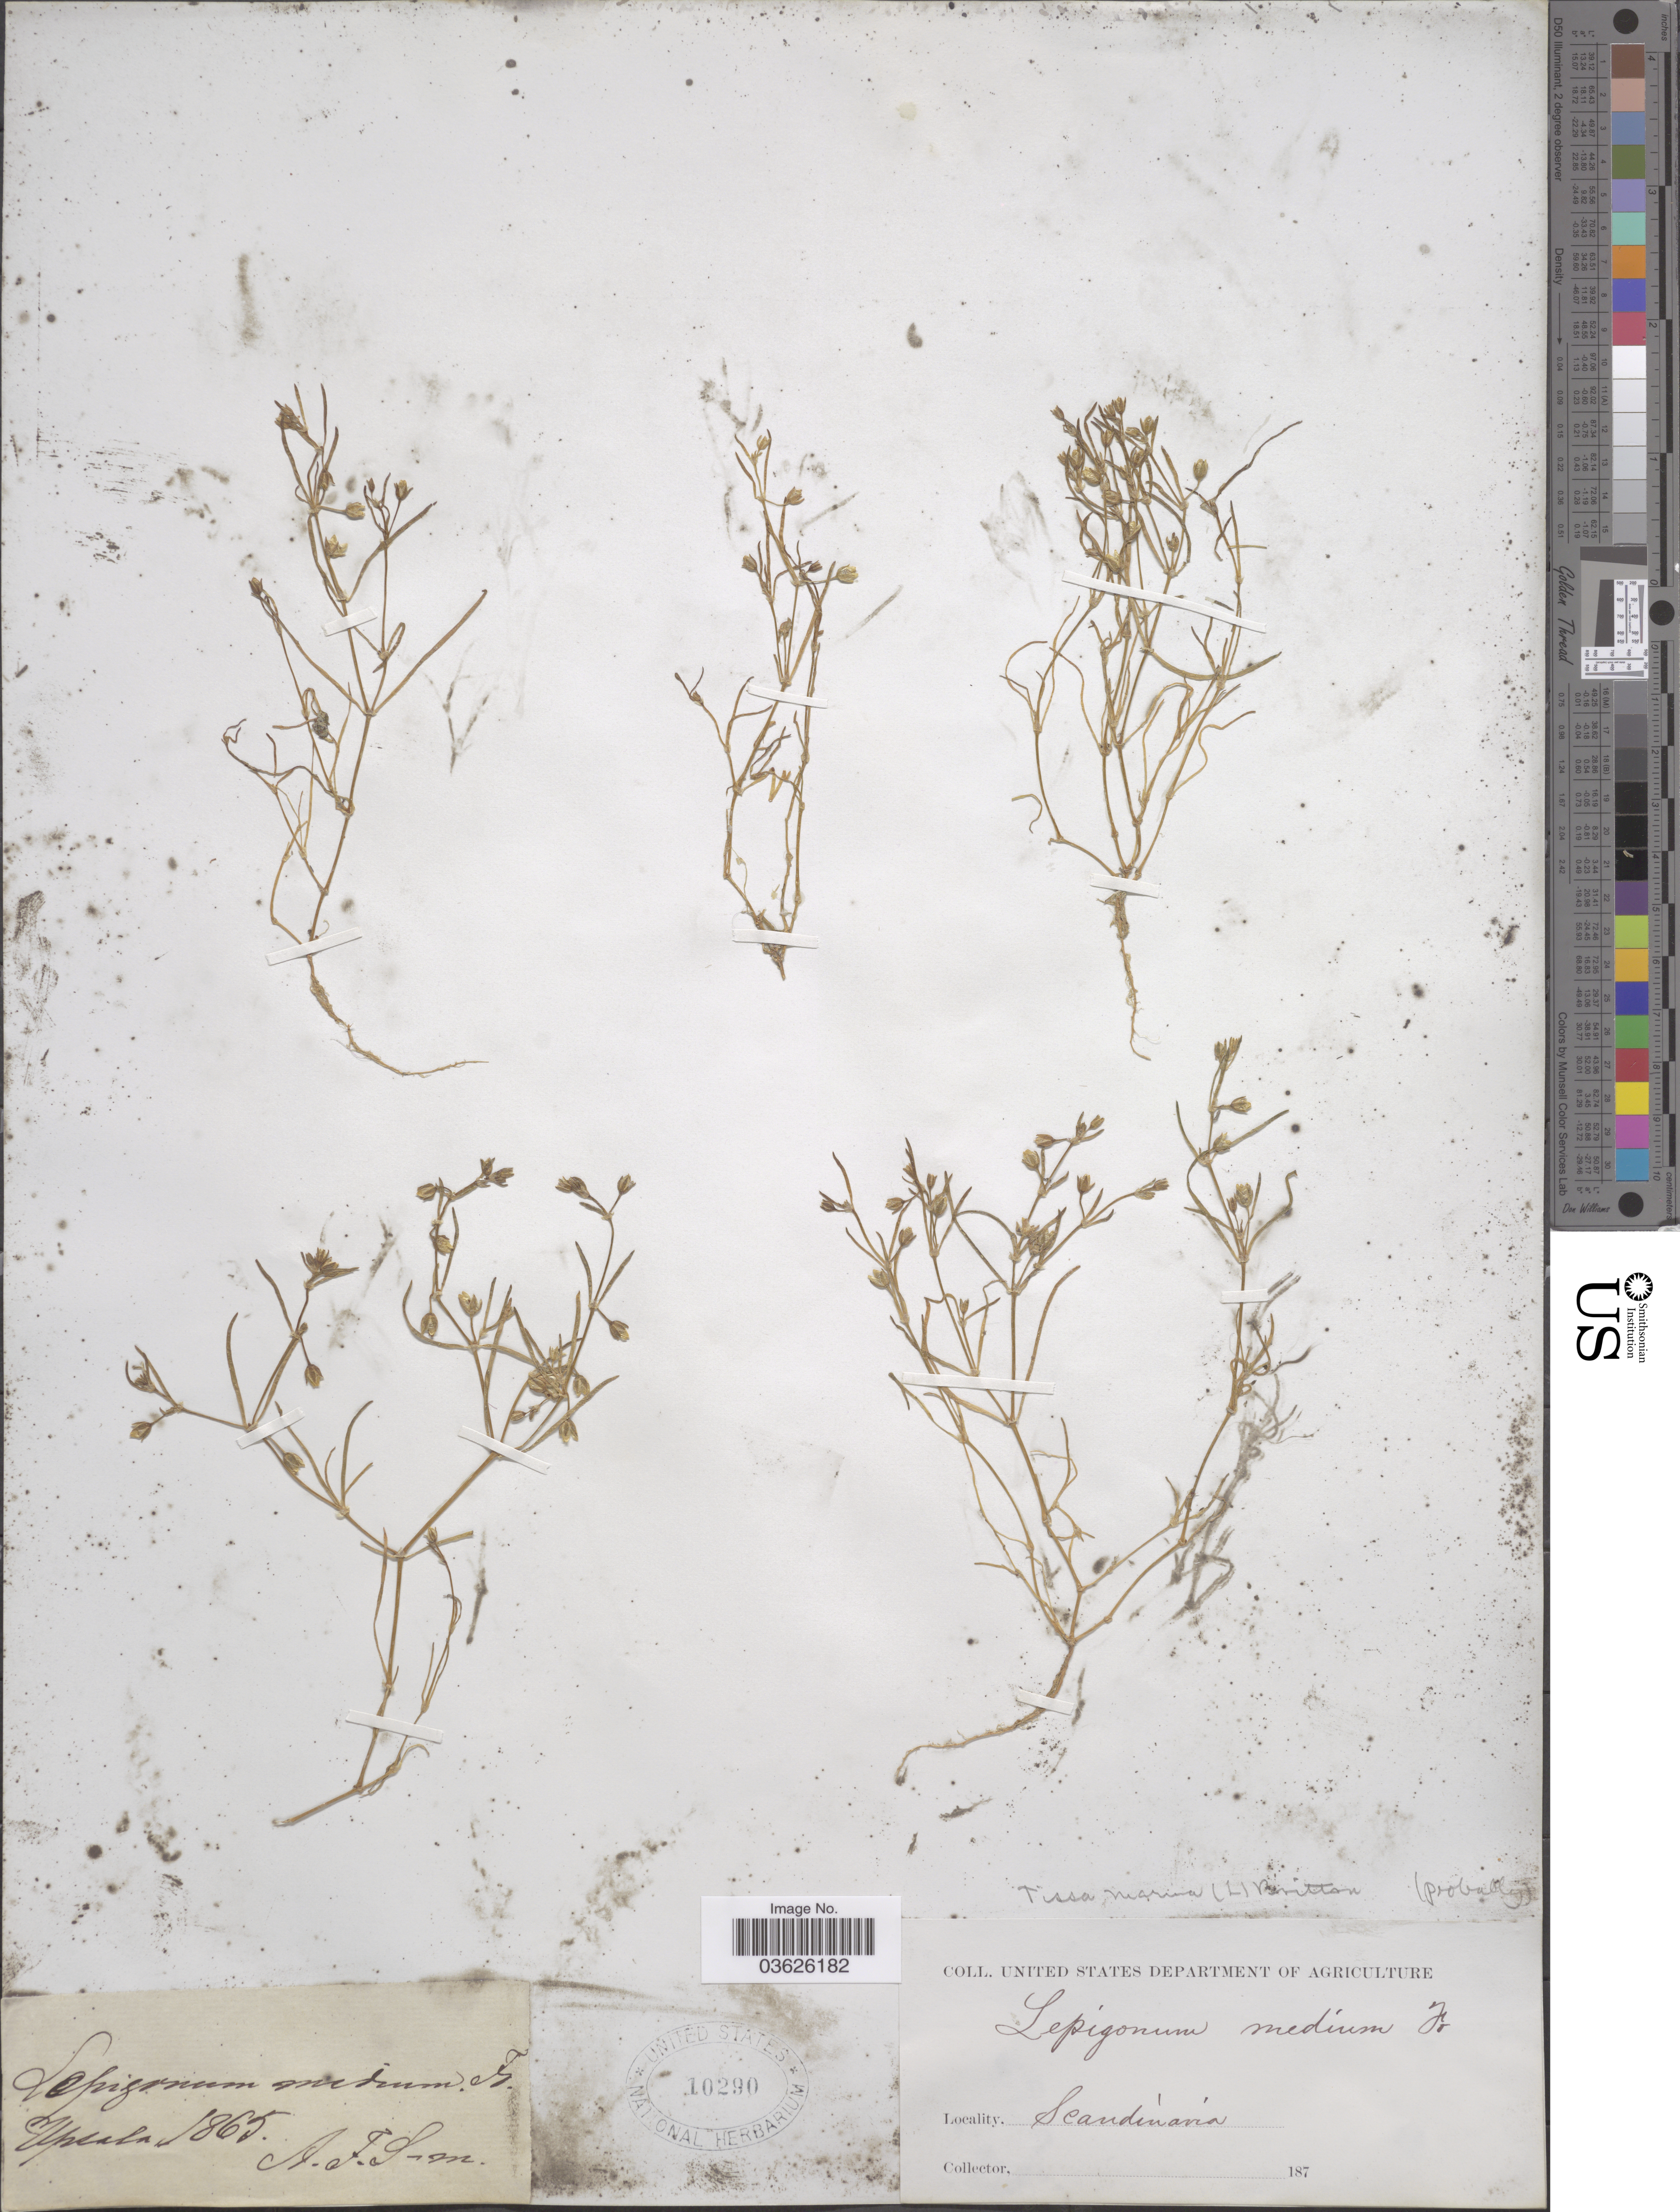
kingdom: Plantae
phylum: Tracheophyta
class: Magnoliopsida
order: Caryophyllales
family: Caryophyllaceae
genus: Tissa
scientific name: Tissa marina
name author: (L.) Britton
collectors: A. S-m.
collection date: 1865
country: Sweden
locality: Upsala. Scandinavia.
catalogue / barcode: US 10290